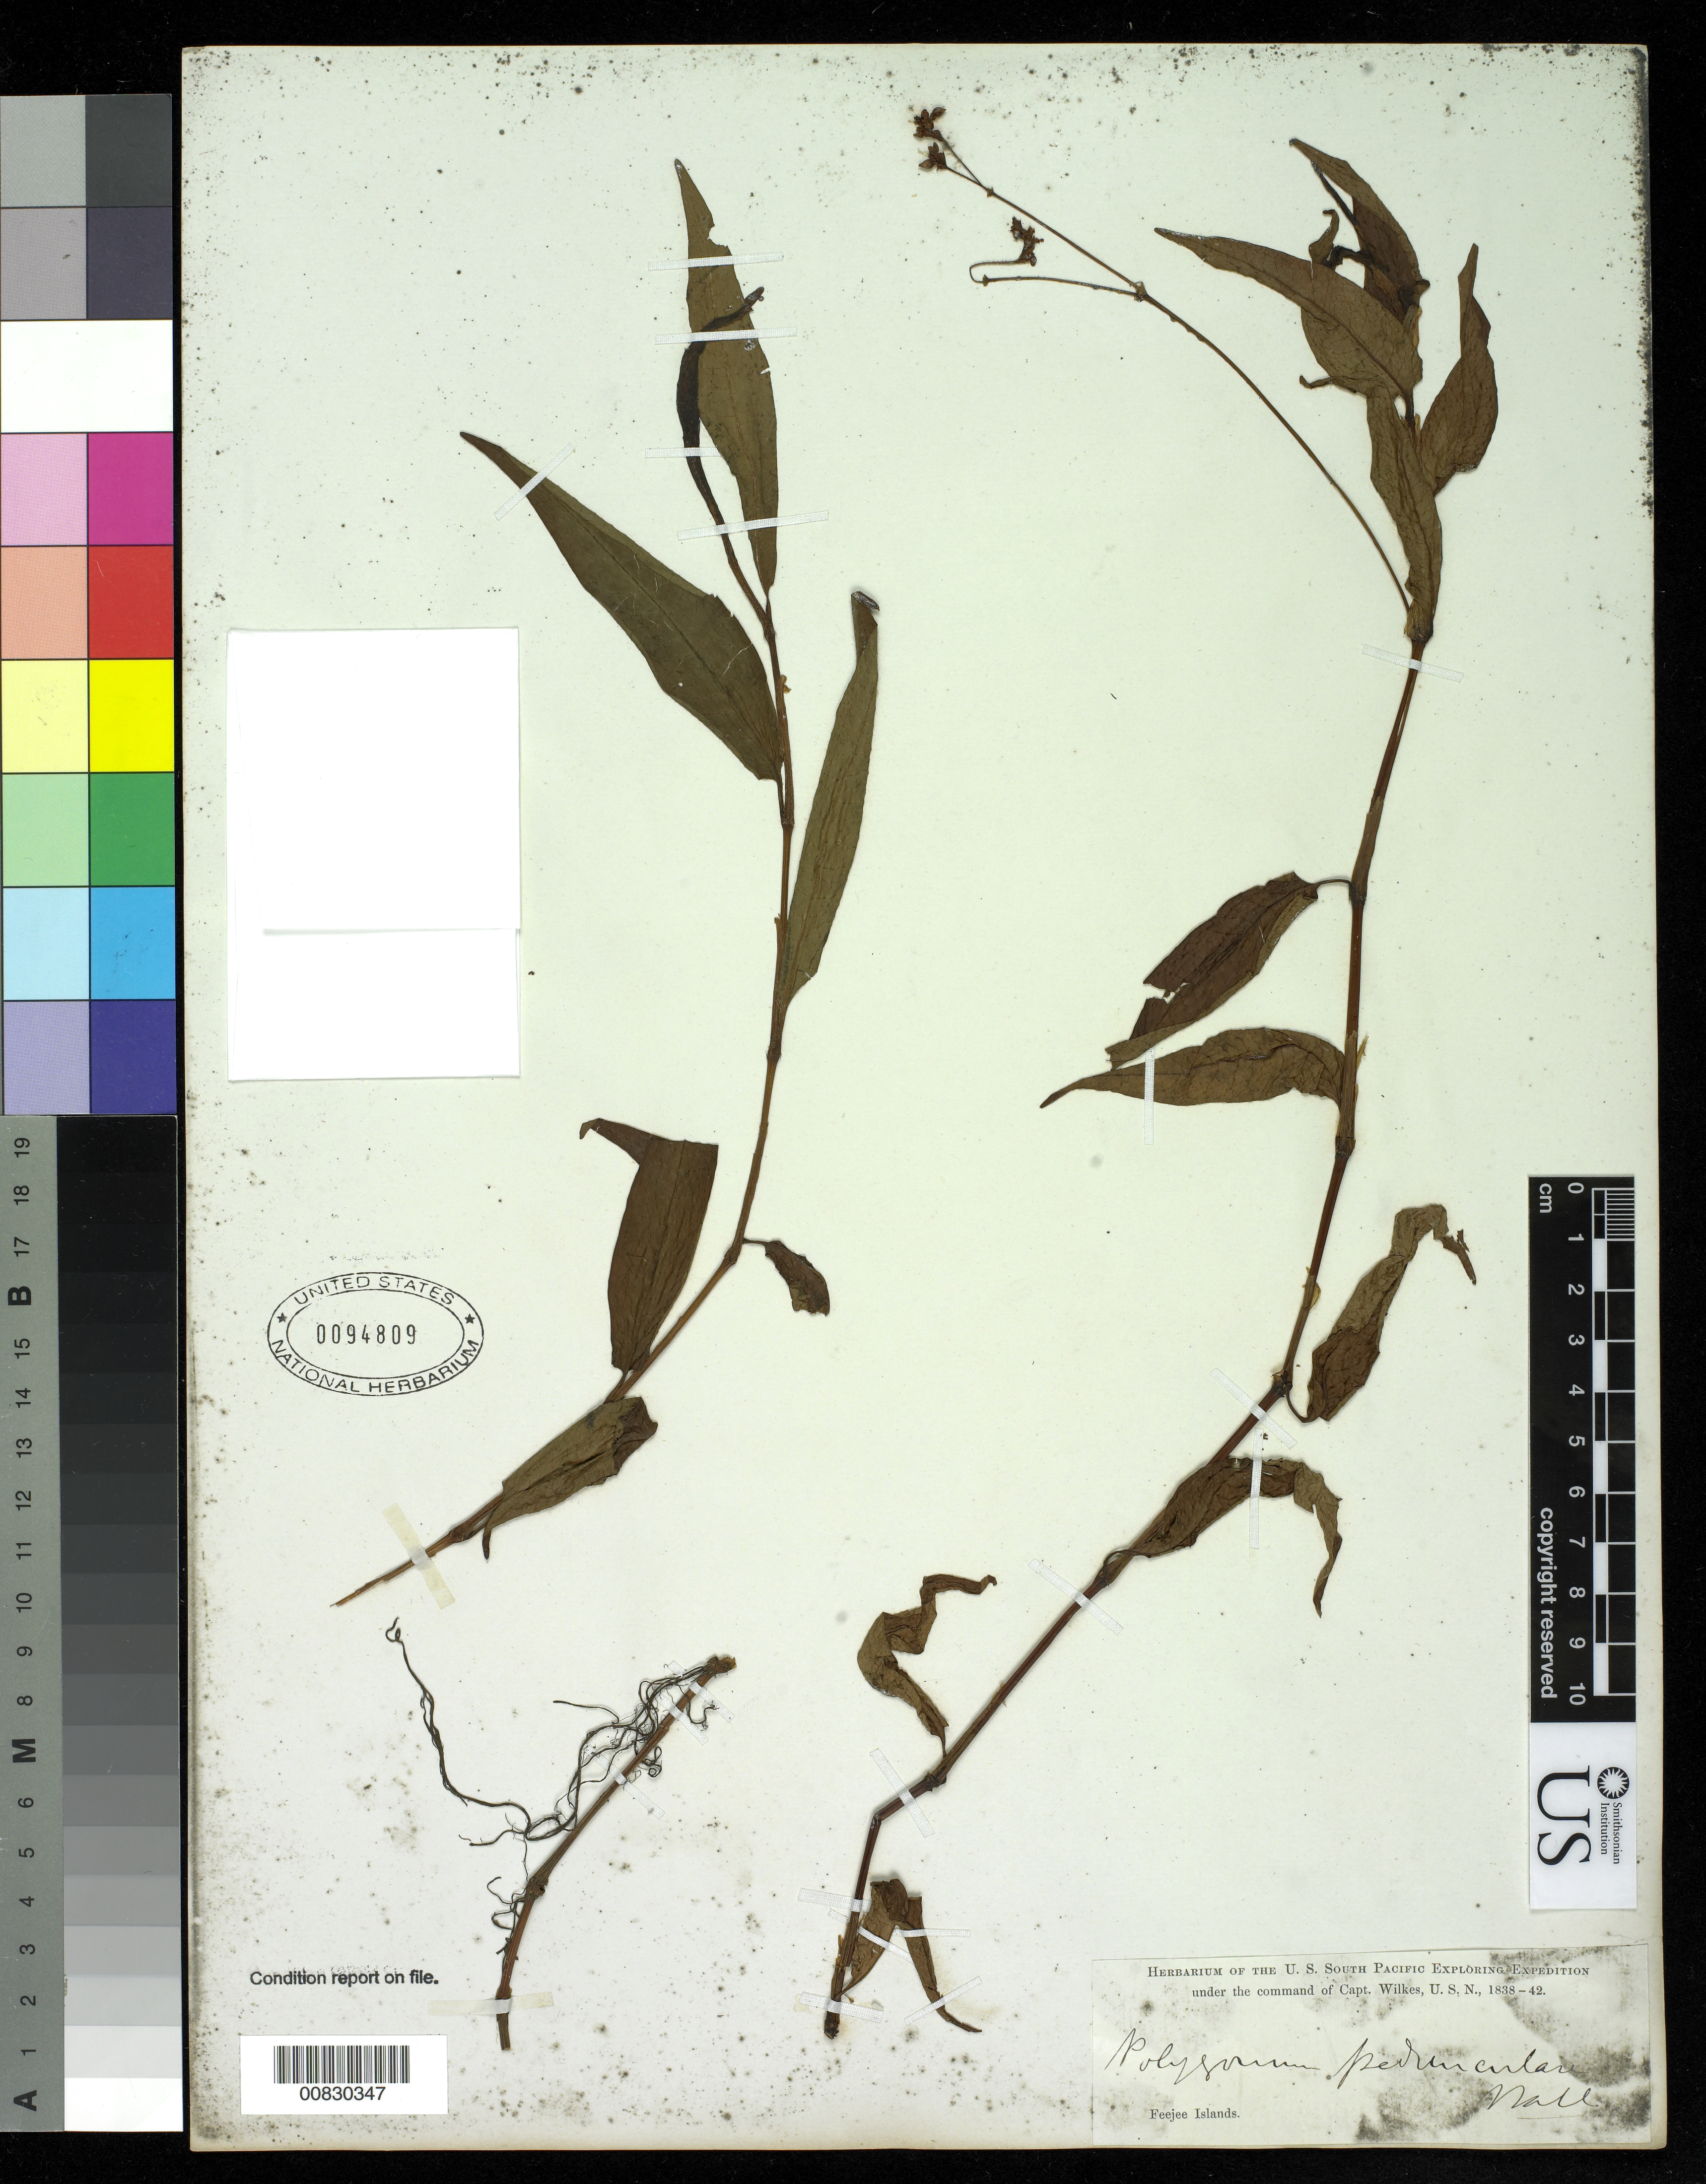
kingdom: Plantae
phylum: Tracheophyta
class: Magnoliopsida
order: Caryophyllales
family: Polygonaceae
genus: Persicaria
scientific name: Persicaria dichotoma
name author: (Blume) Masam.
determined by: Wagner, W. L., (BOT), Smithsonian Institution - National Museum of Natural History (UNITED STATES)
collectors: Wilkes Explor. Exped.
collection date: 1838/1842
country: Fiji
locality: Feejee Islands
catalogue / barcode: US 94809